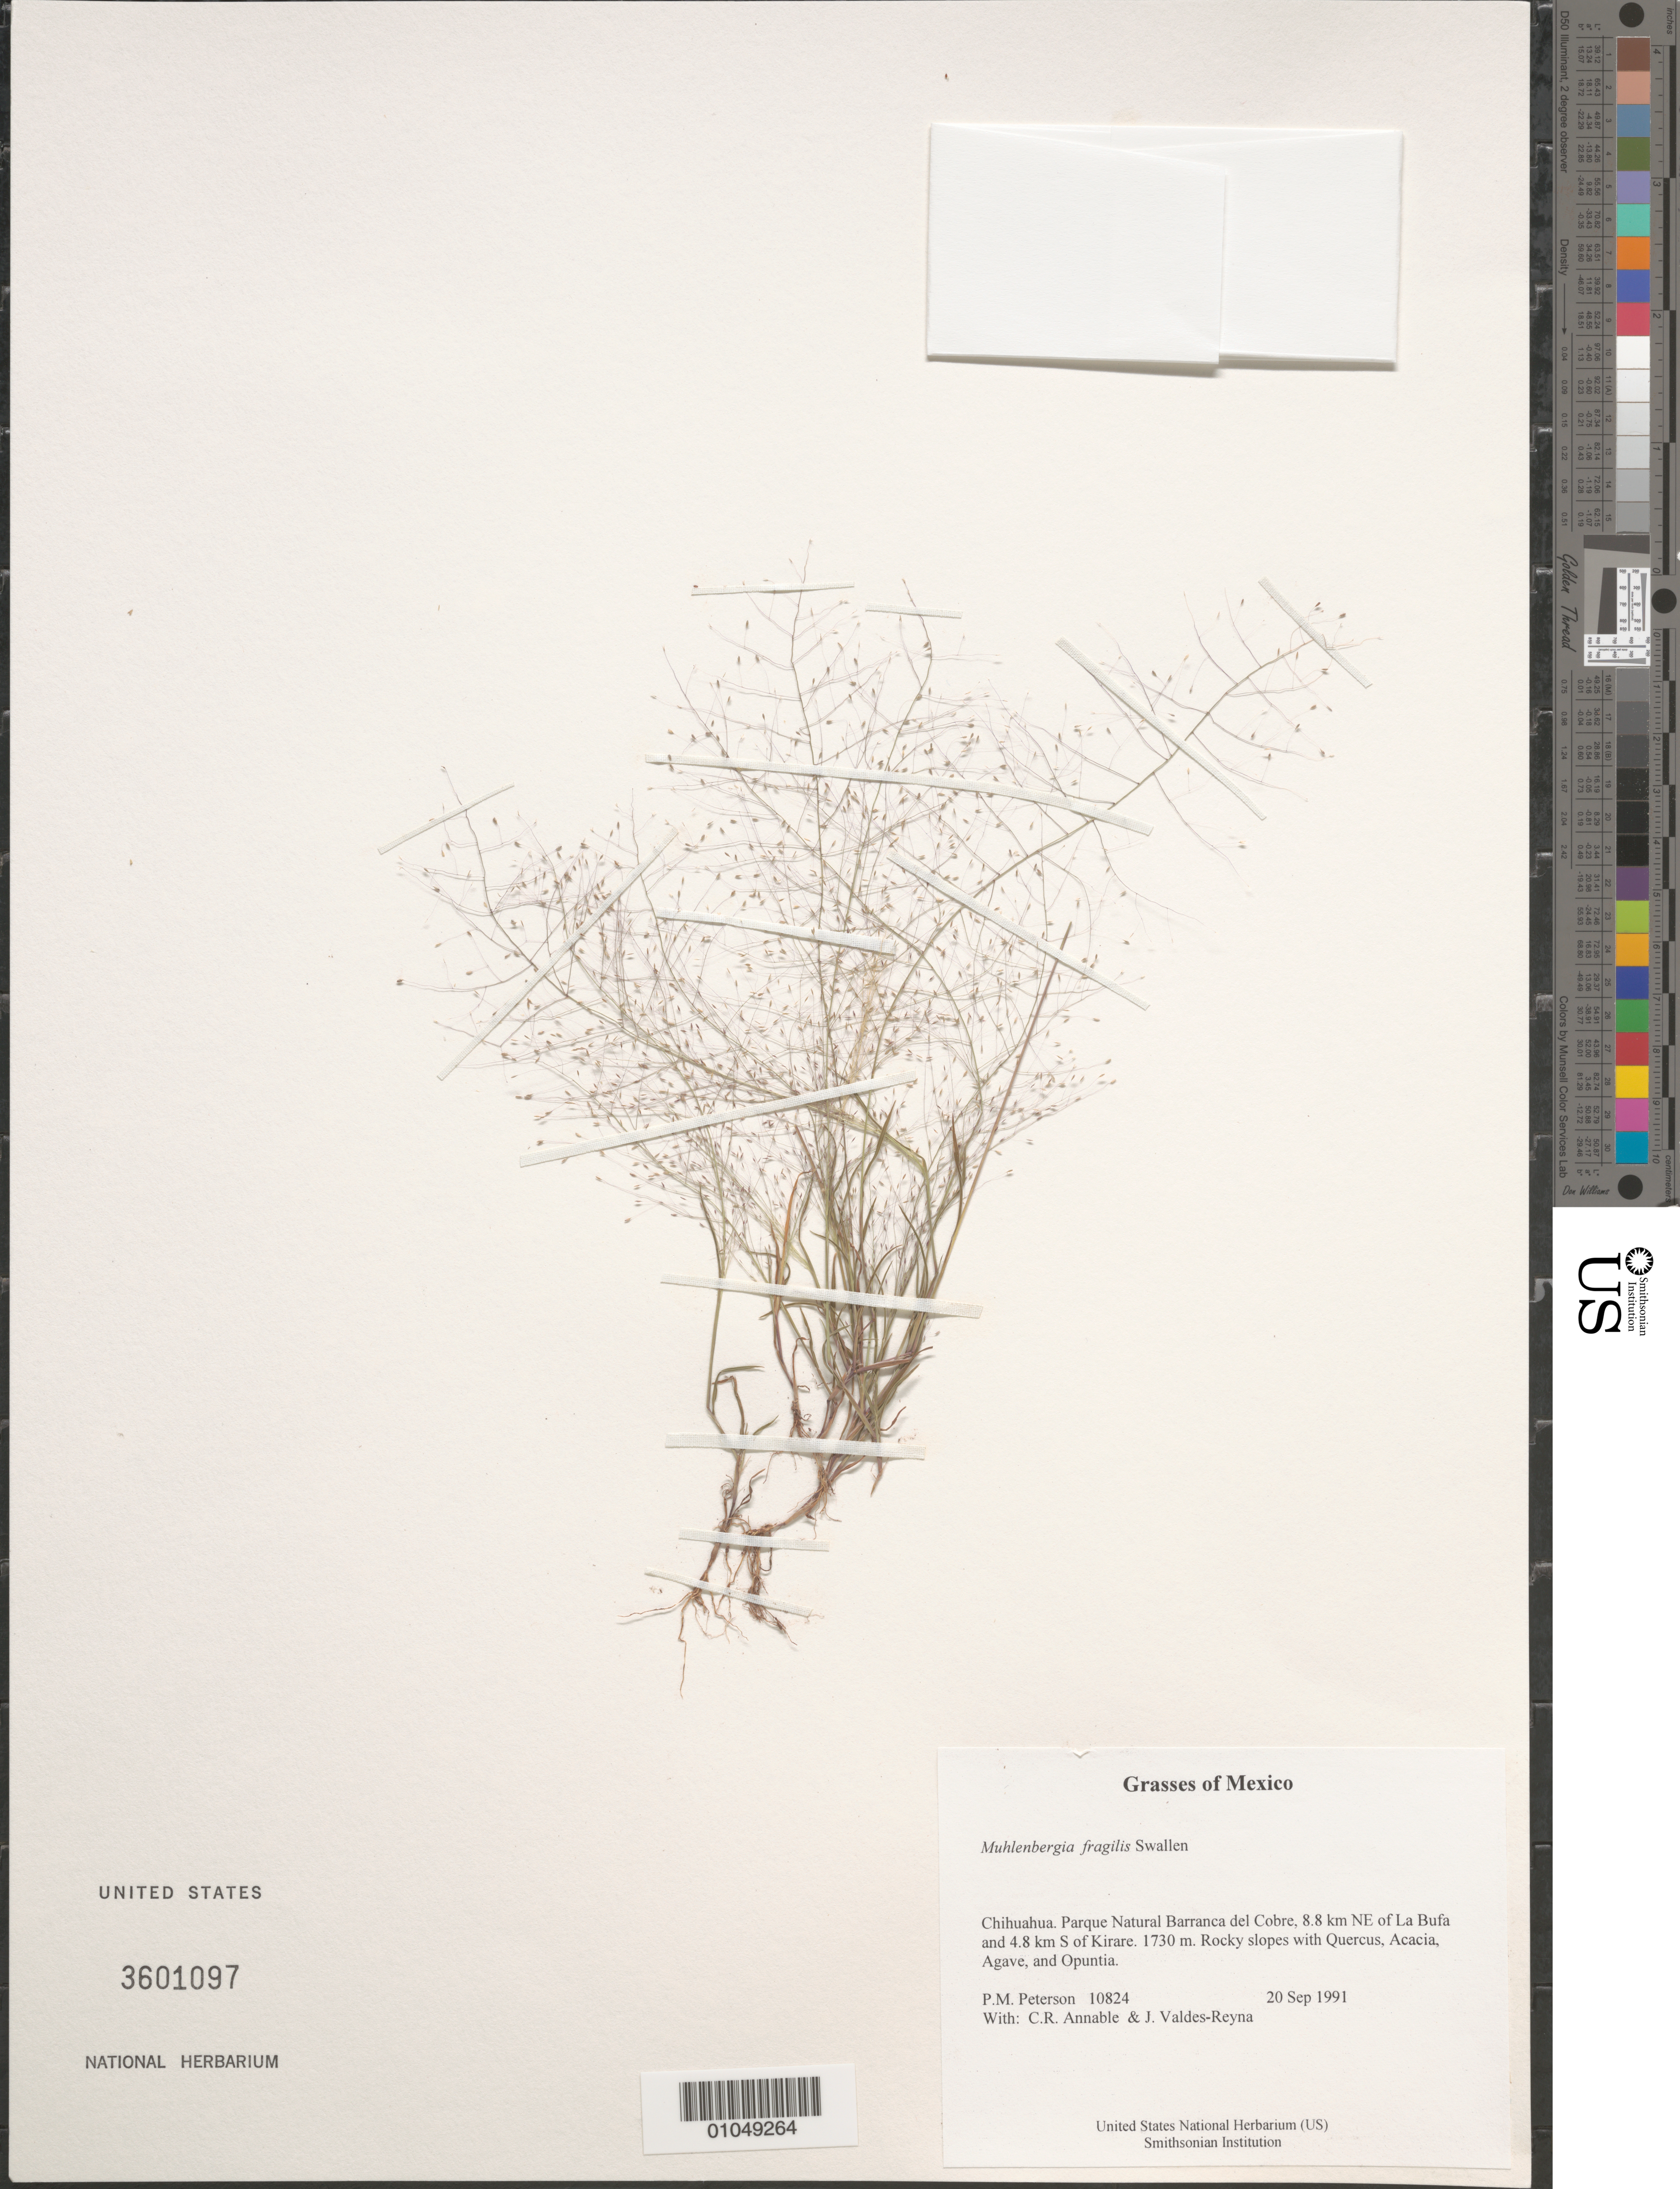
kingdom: Plantae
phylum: Tracheophyta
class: Liliopsida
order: Poales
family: Poaceae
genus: Muhlenbergia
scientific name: Muhlenbergia fragilis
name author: Swallen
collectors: P. M. Peterson, C. R. Annable & J. Valdés-Reyna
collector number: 10824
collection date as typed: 20 Sep 1991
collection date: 1991-09-20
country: Mexico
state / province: Chihuahua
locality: Parque Natural Barranca del Cobre, 8.8 km NE of La Bufa and 4.8 km S of Kirare.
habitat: Rocky slopes with Quercus, Acacia, Agave, and Opuntia.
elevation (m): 1730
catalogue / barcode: US 3601097